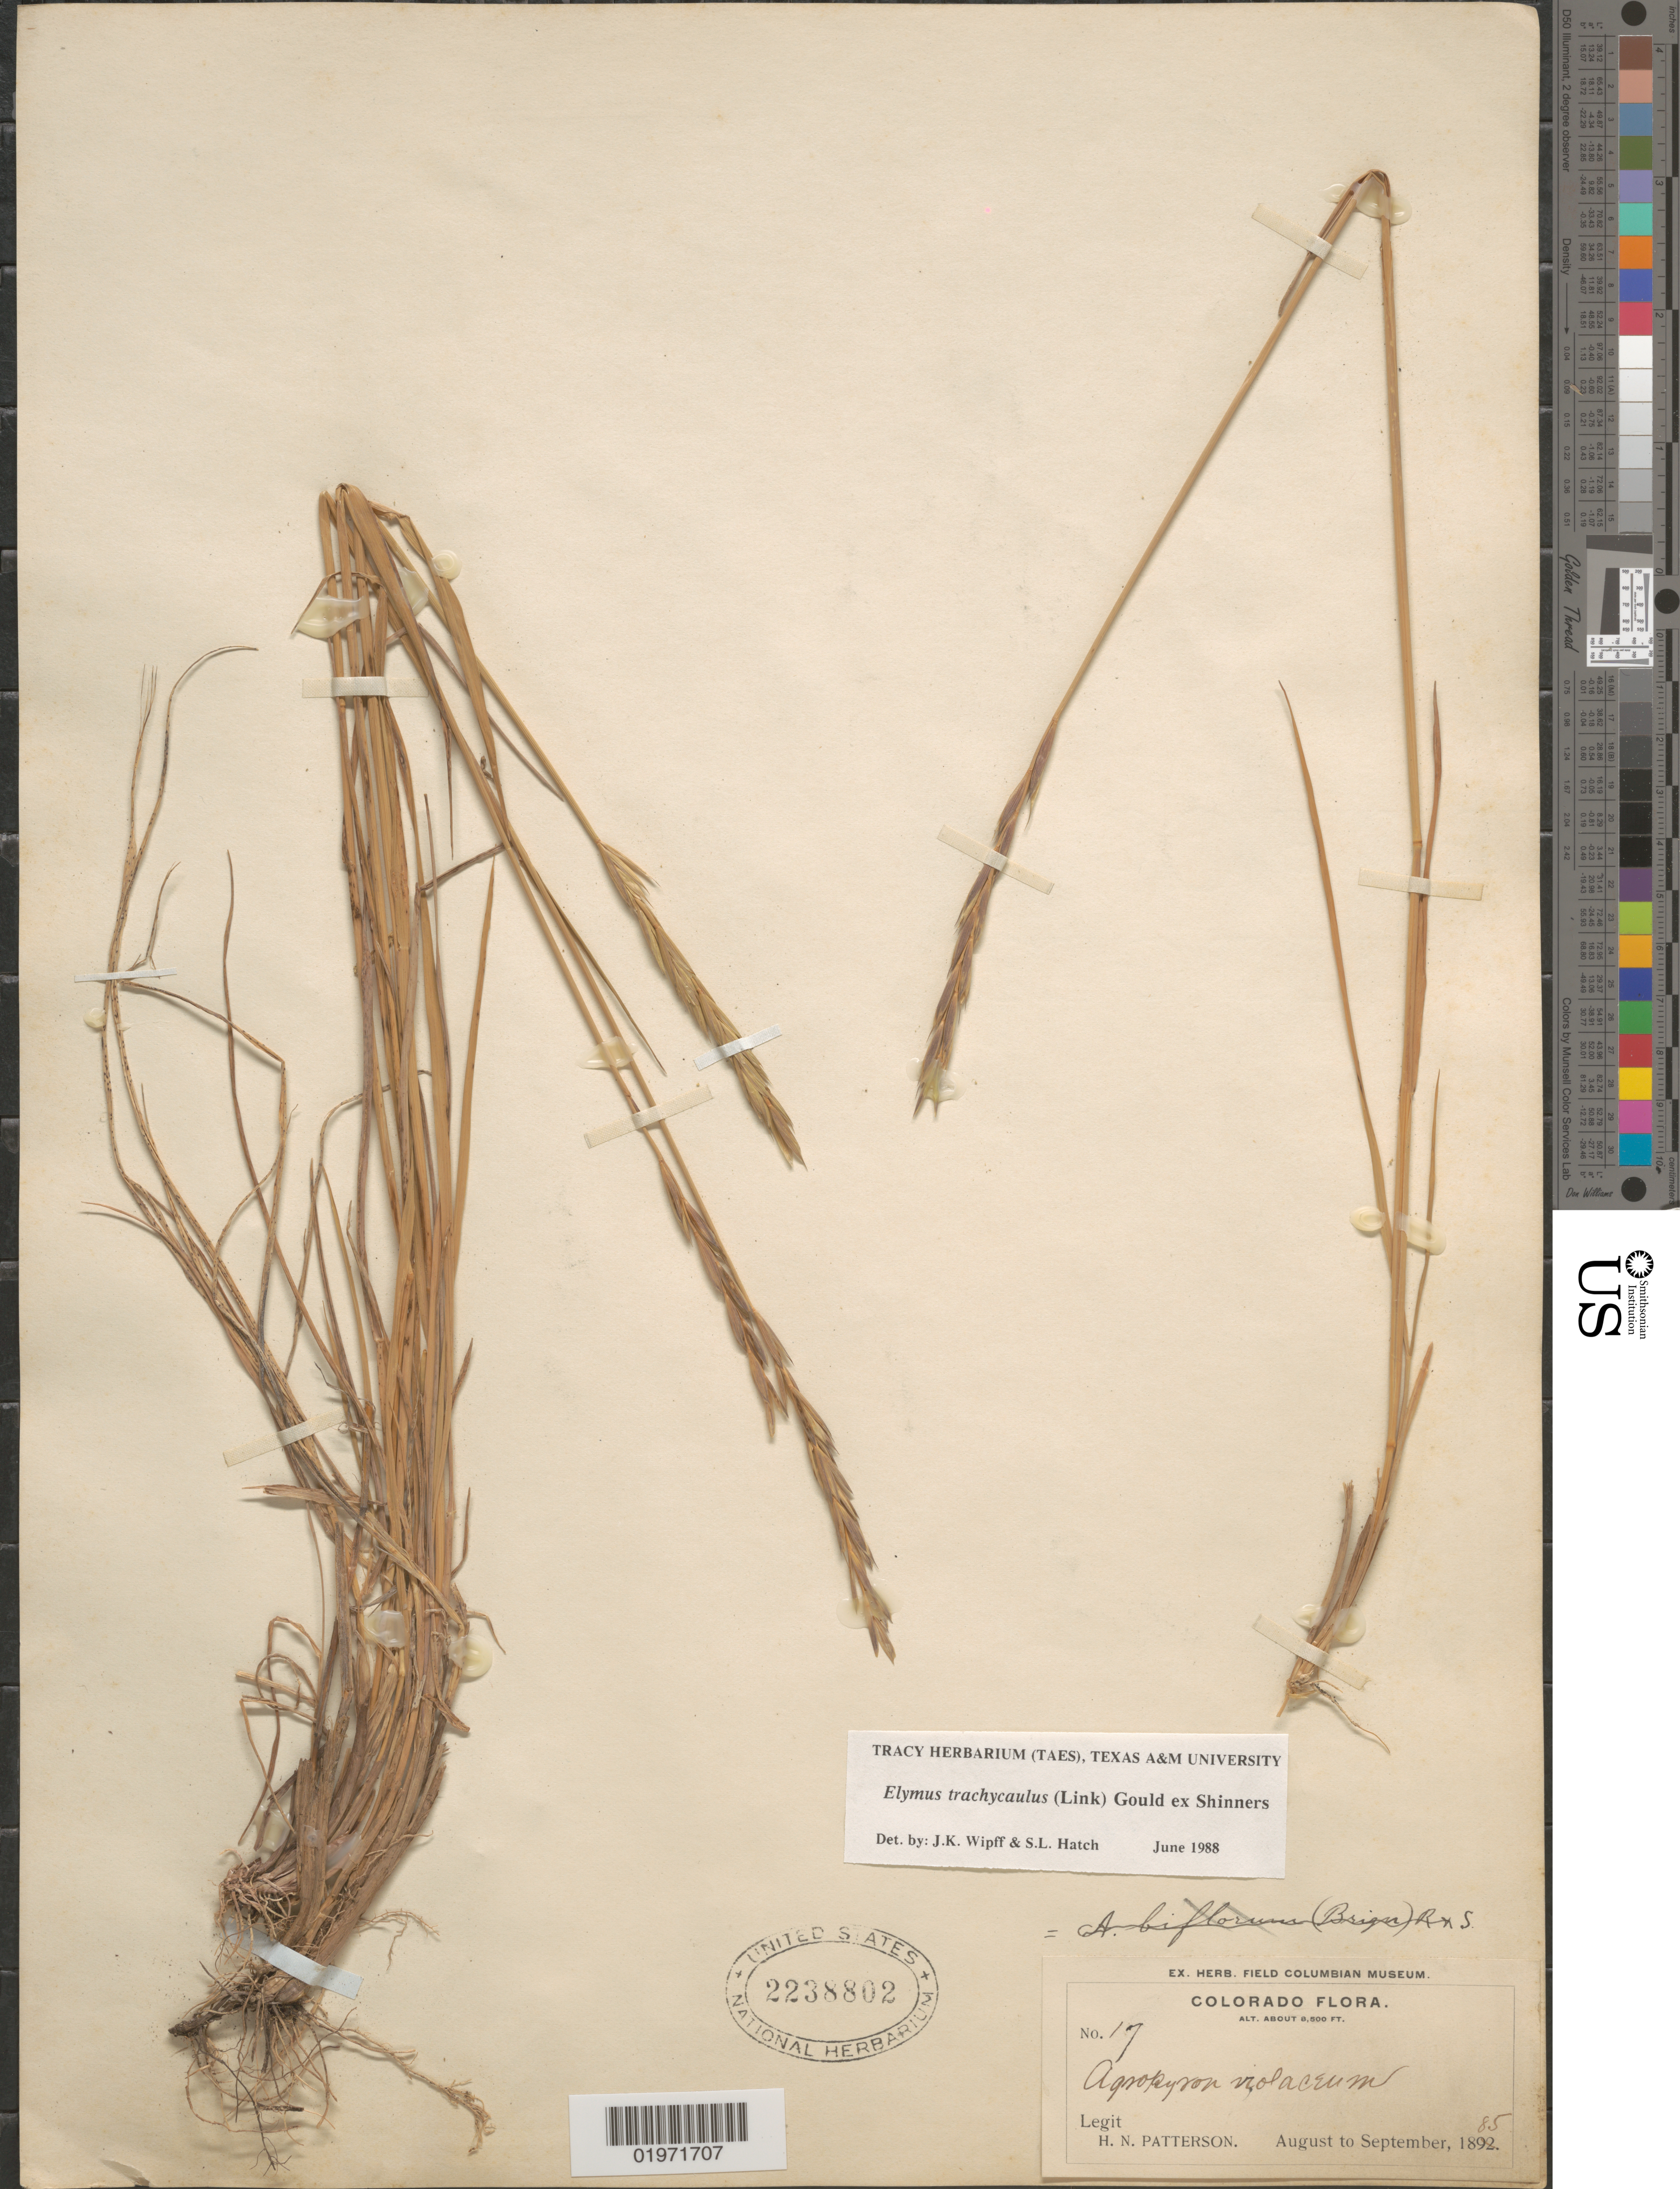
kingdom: Plantae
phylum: Tracheophyta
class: Liliopsida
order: Poales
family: Poaceae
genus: Elymus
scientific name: Elymus trachycaulus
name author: (Link) Gould ex Shinners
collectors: H. N. Patterson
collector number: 17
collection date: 1885-08/1885-09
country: United States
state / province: Colorado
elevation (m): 2591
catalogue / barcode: US 2238802